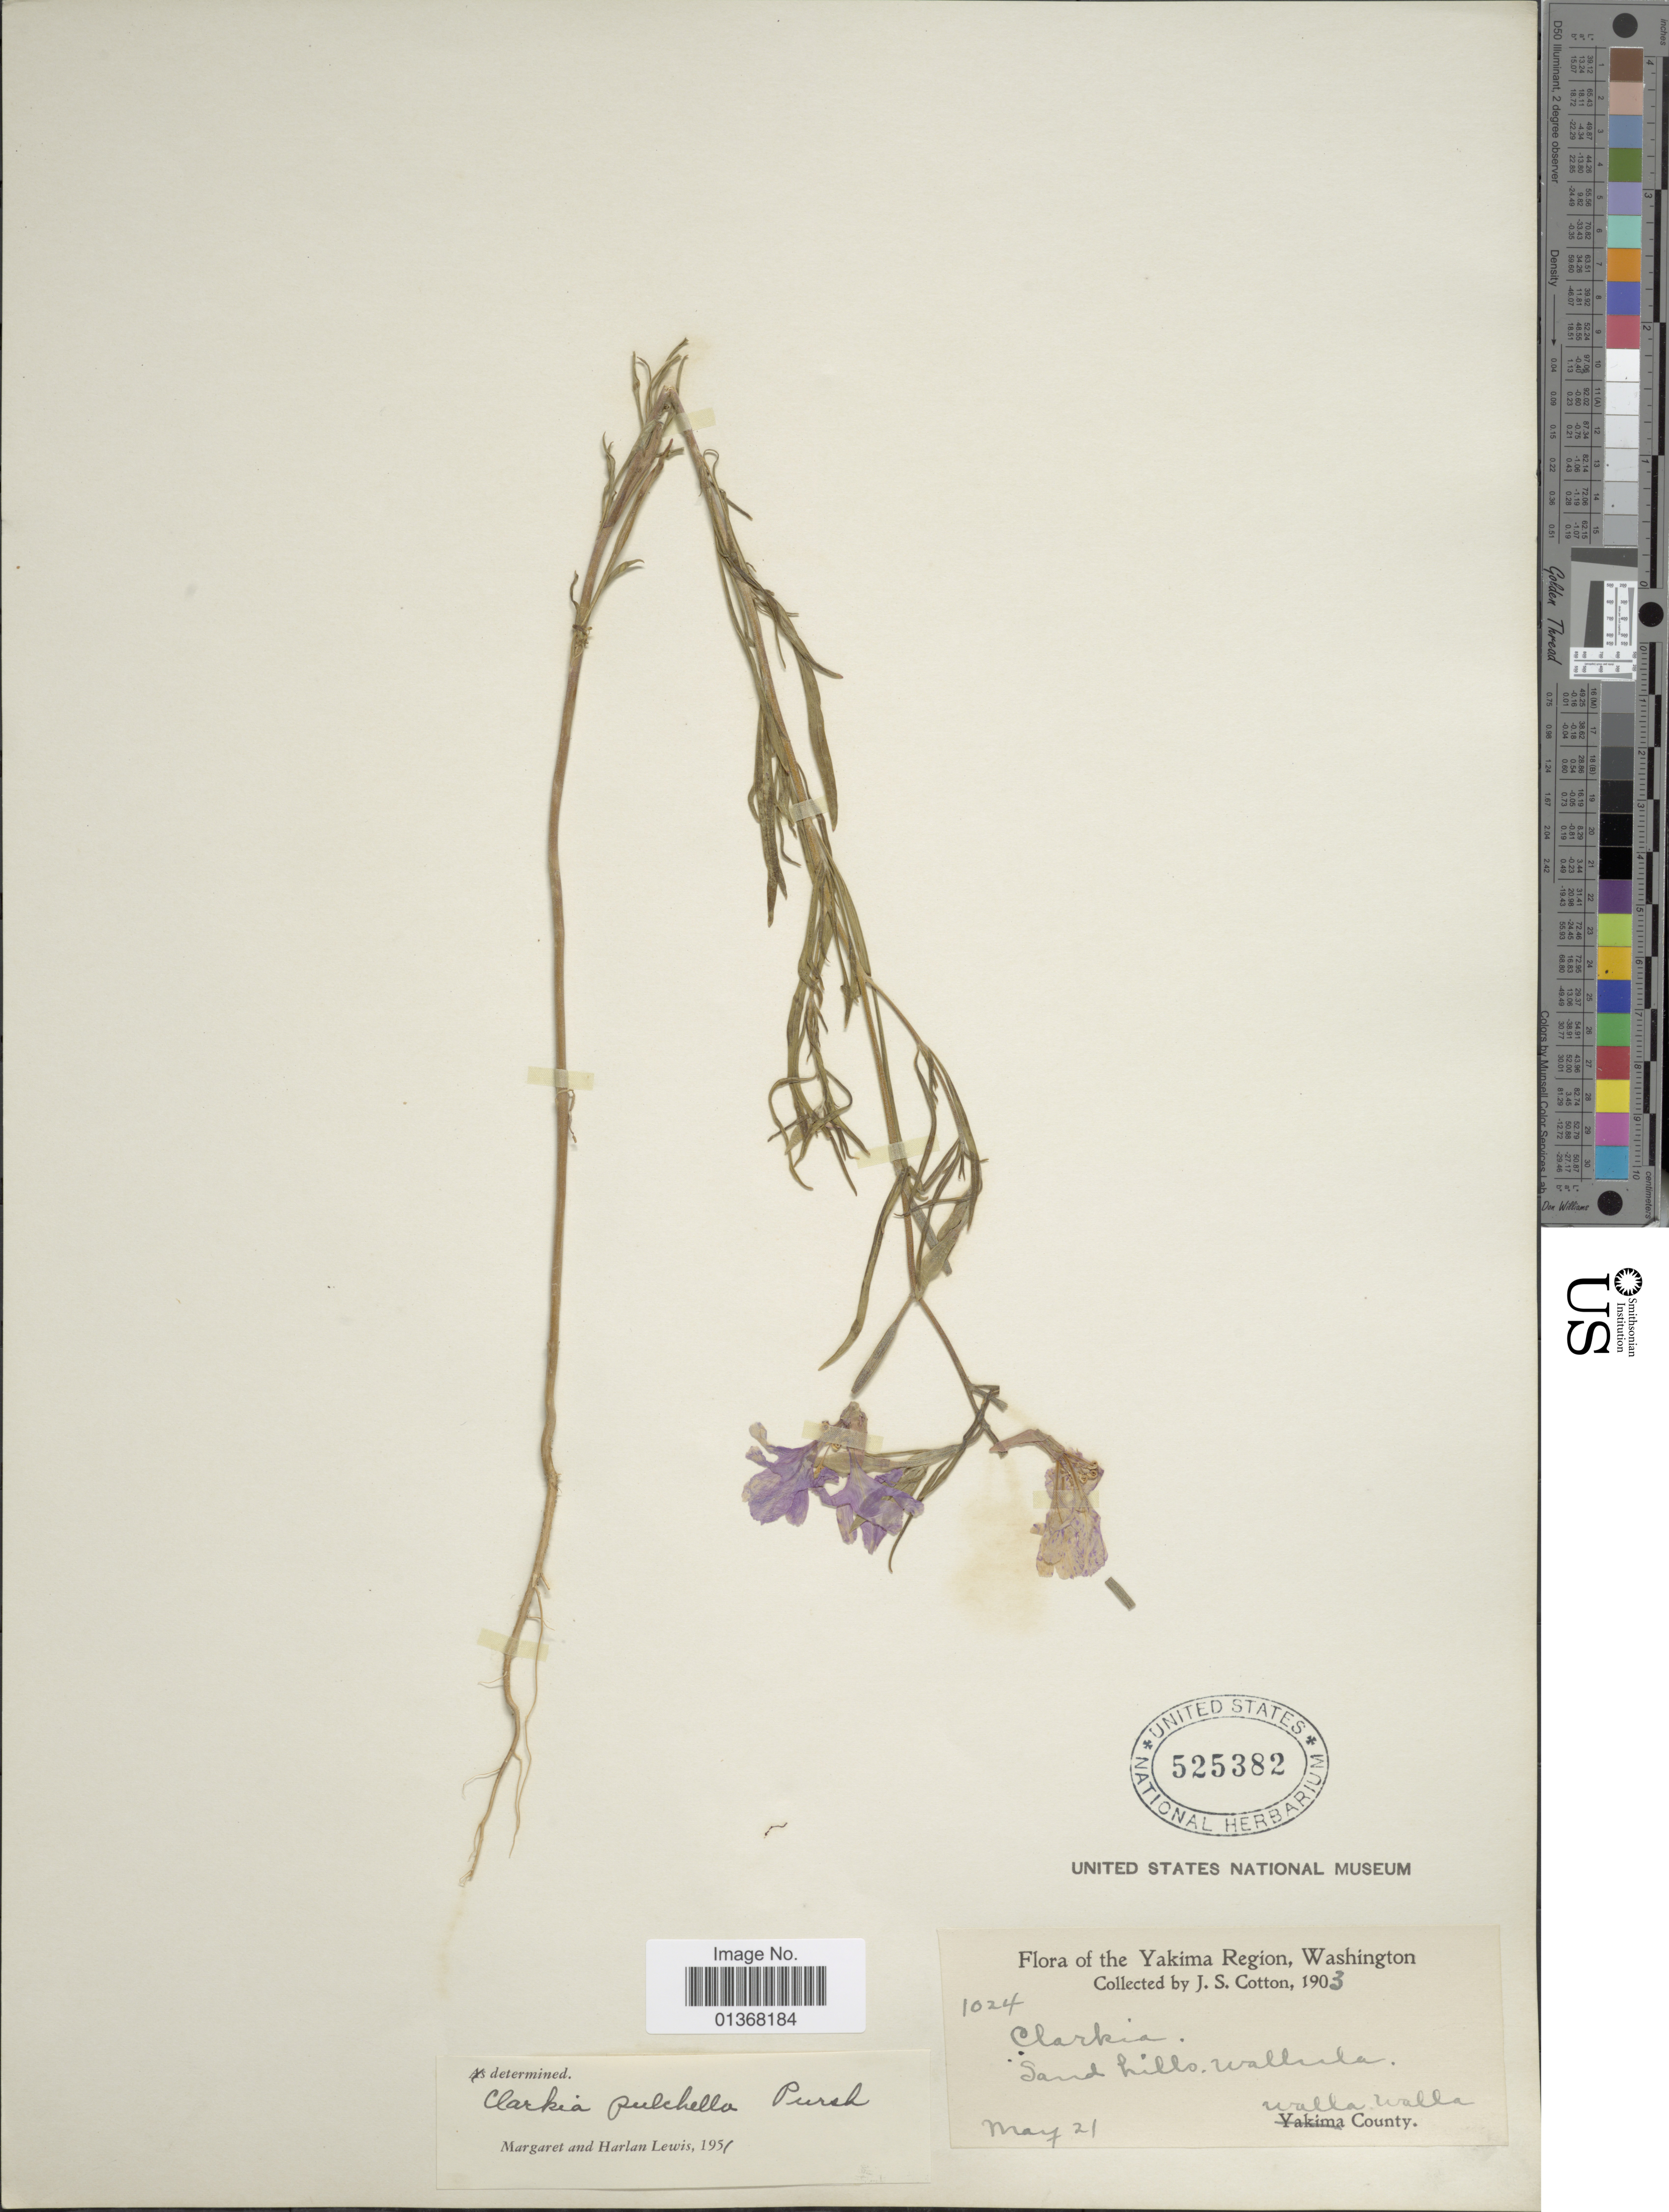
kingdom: Plantae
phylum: Tracheophyta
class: Magnoliopsida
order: Myrtales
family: Onagraceae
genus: Clarkia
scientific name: Clarkia pulchella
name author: Pursh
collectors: J. S. Cotton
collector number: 1024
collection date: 1903-05-21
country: United States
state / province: Washington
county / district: Walla Walla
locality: Yakima Region, Sand hills Wallula, Walla Walla County.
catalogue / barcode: US 525382